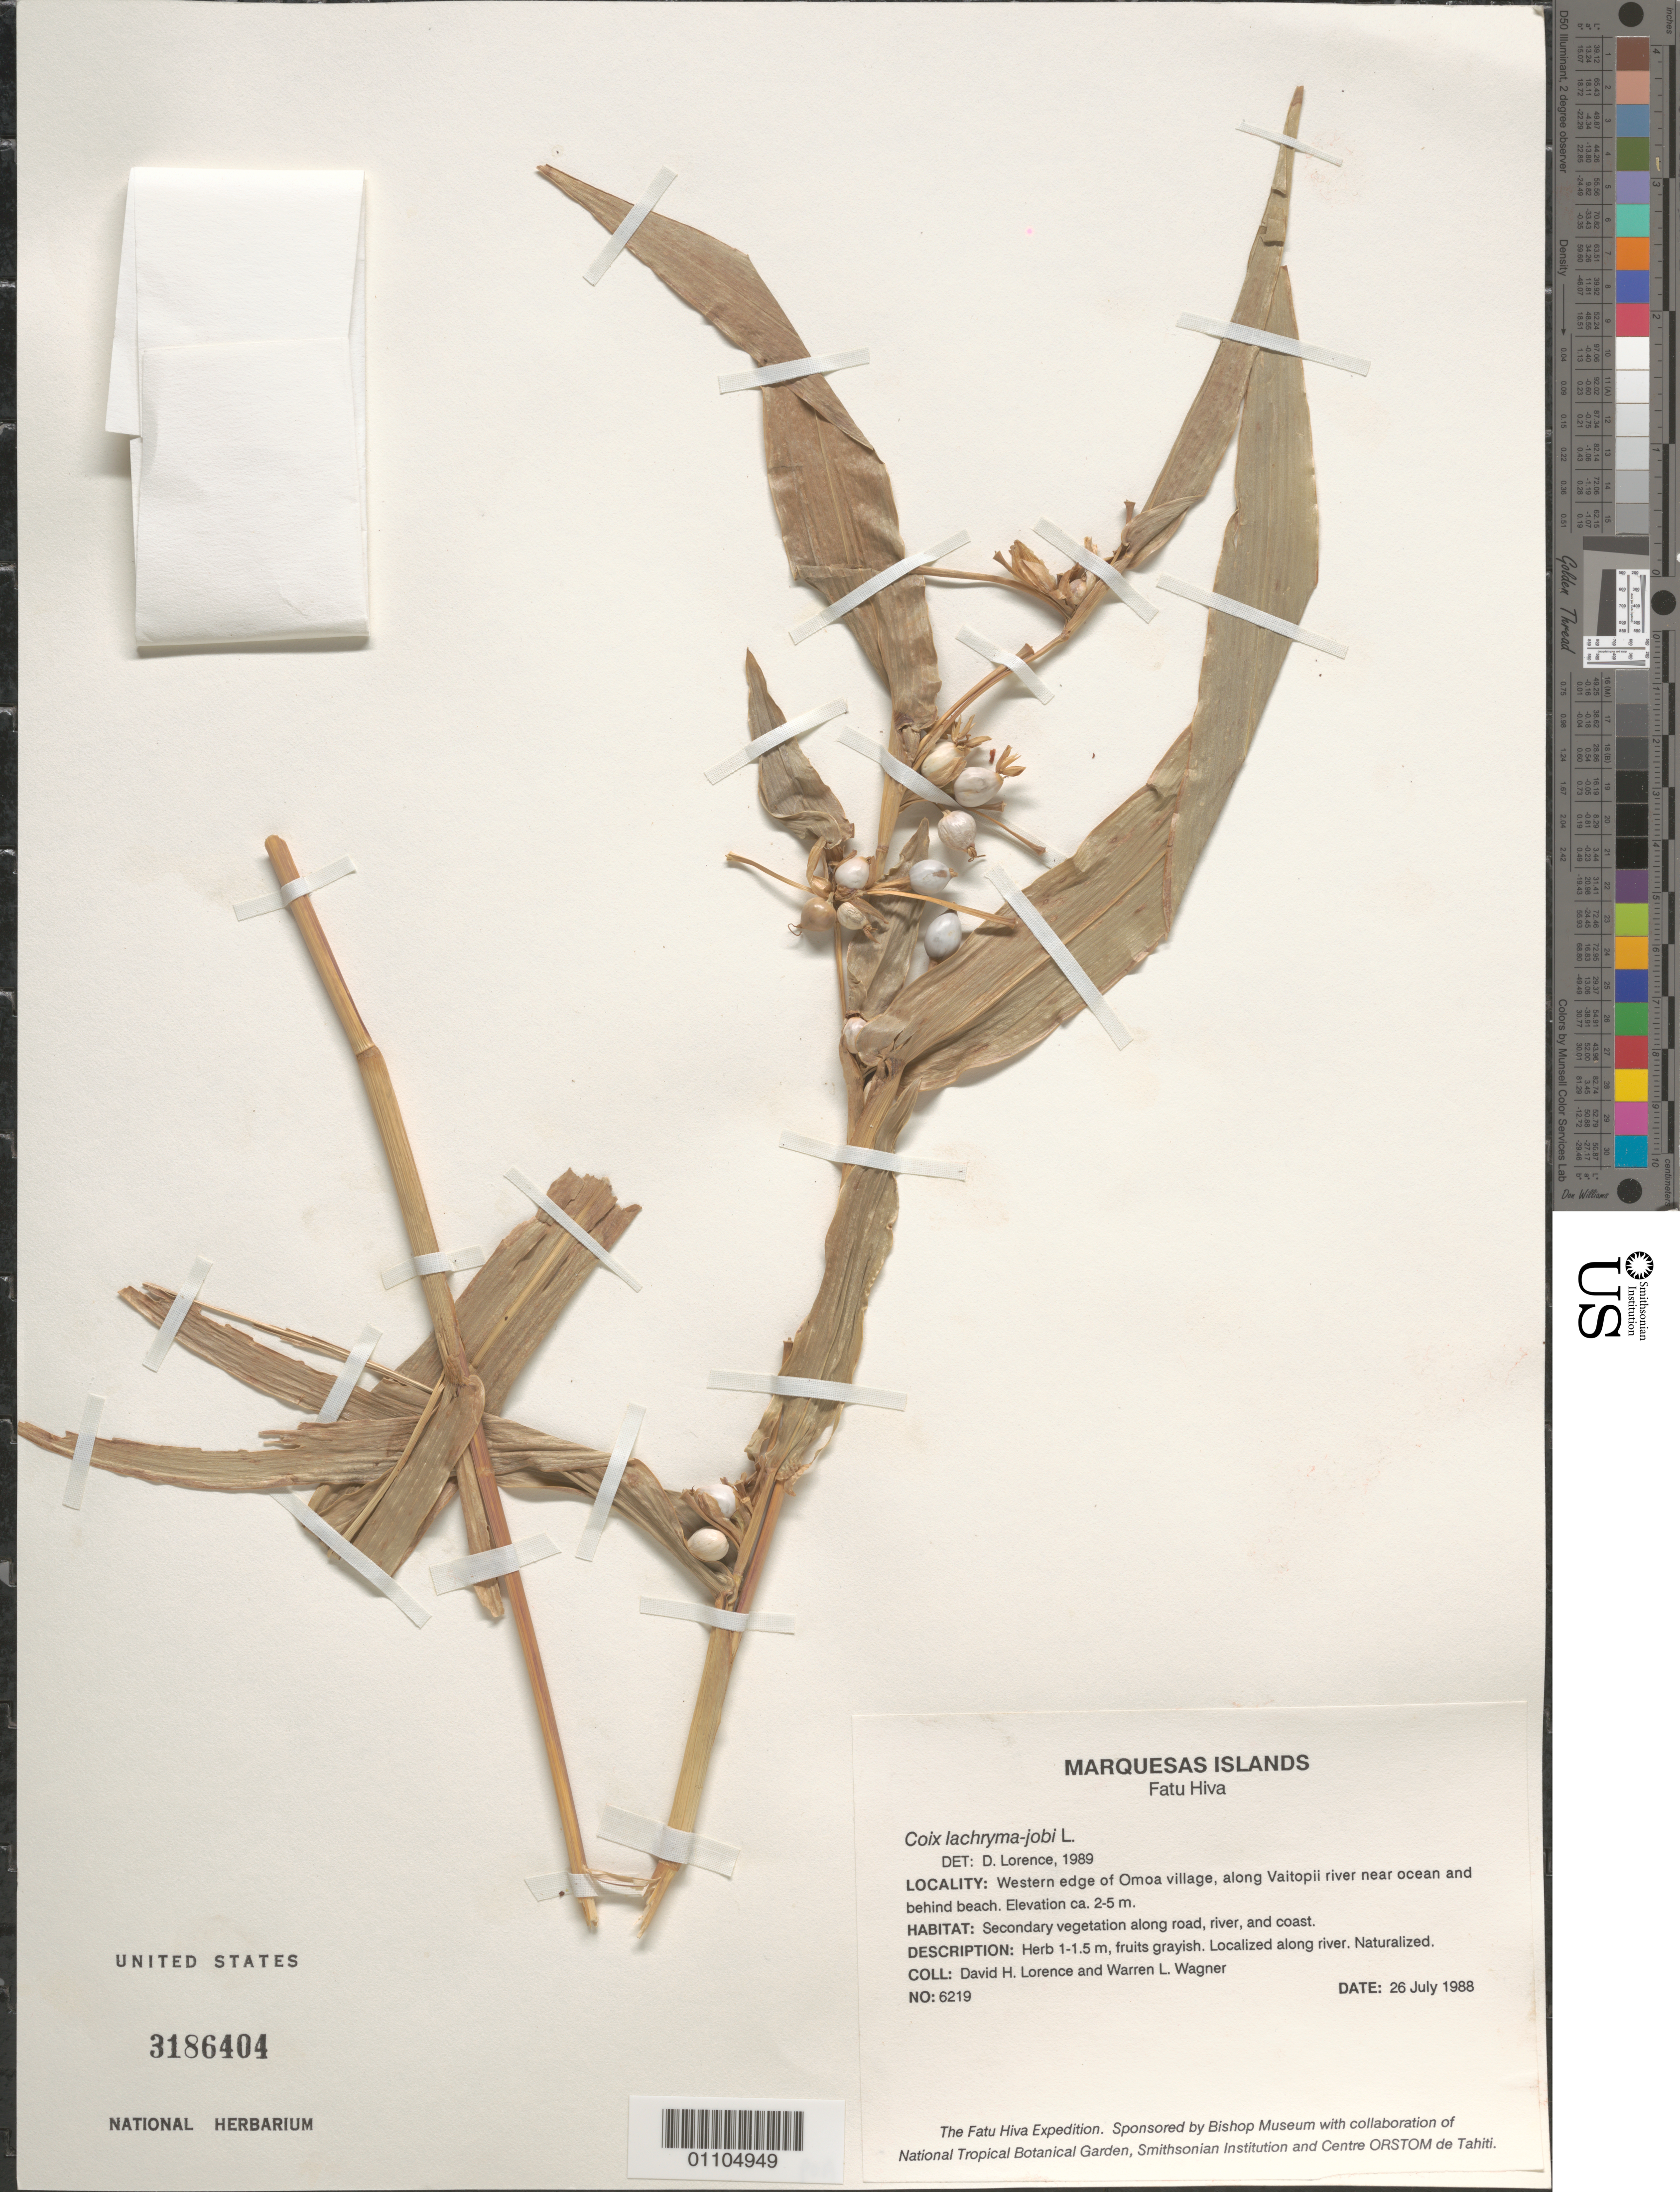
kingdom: Plantae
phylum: Tracheophyta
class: Liliopsida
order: Poales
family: Poaceae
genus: Coix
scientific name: Coix lacryma-jobi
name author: L.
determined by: Lorence, David H., (PTBG), National Tropical Botanical Garden (UNITED STATES)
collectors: D. Lorence & W. L. Wagner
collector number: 6219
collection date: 1988-07-26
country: French Polynesia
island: Fatu Hiva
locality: Wedge of 'Omo'a village, along Vaitopii river near ocean and behind beach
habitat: Secondary vegetation along road, river, and coast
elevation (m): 2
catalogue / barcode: US 3186404